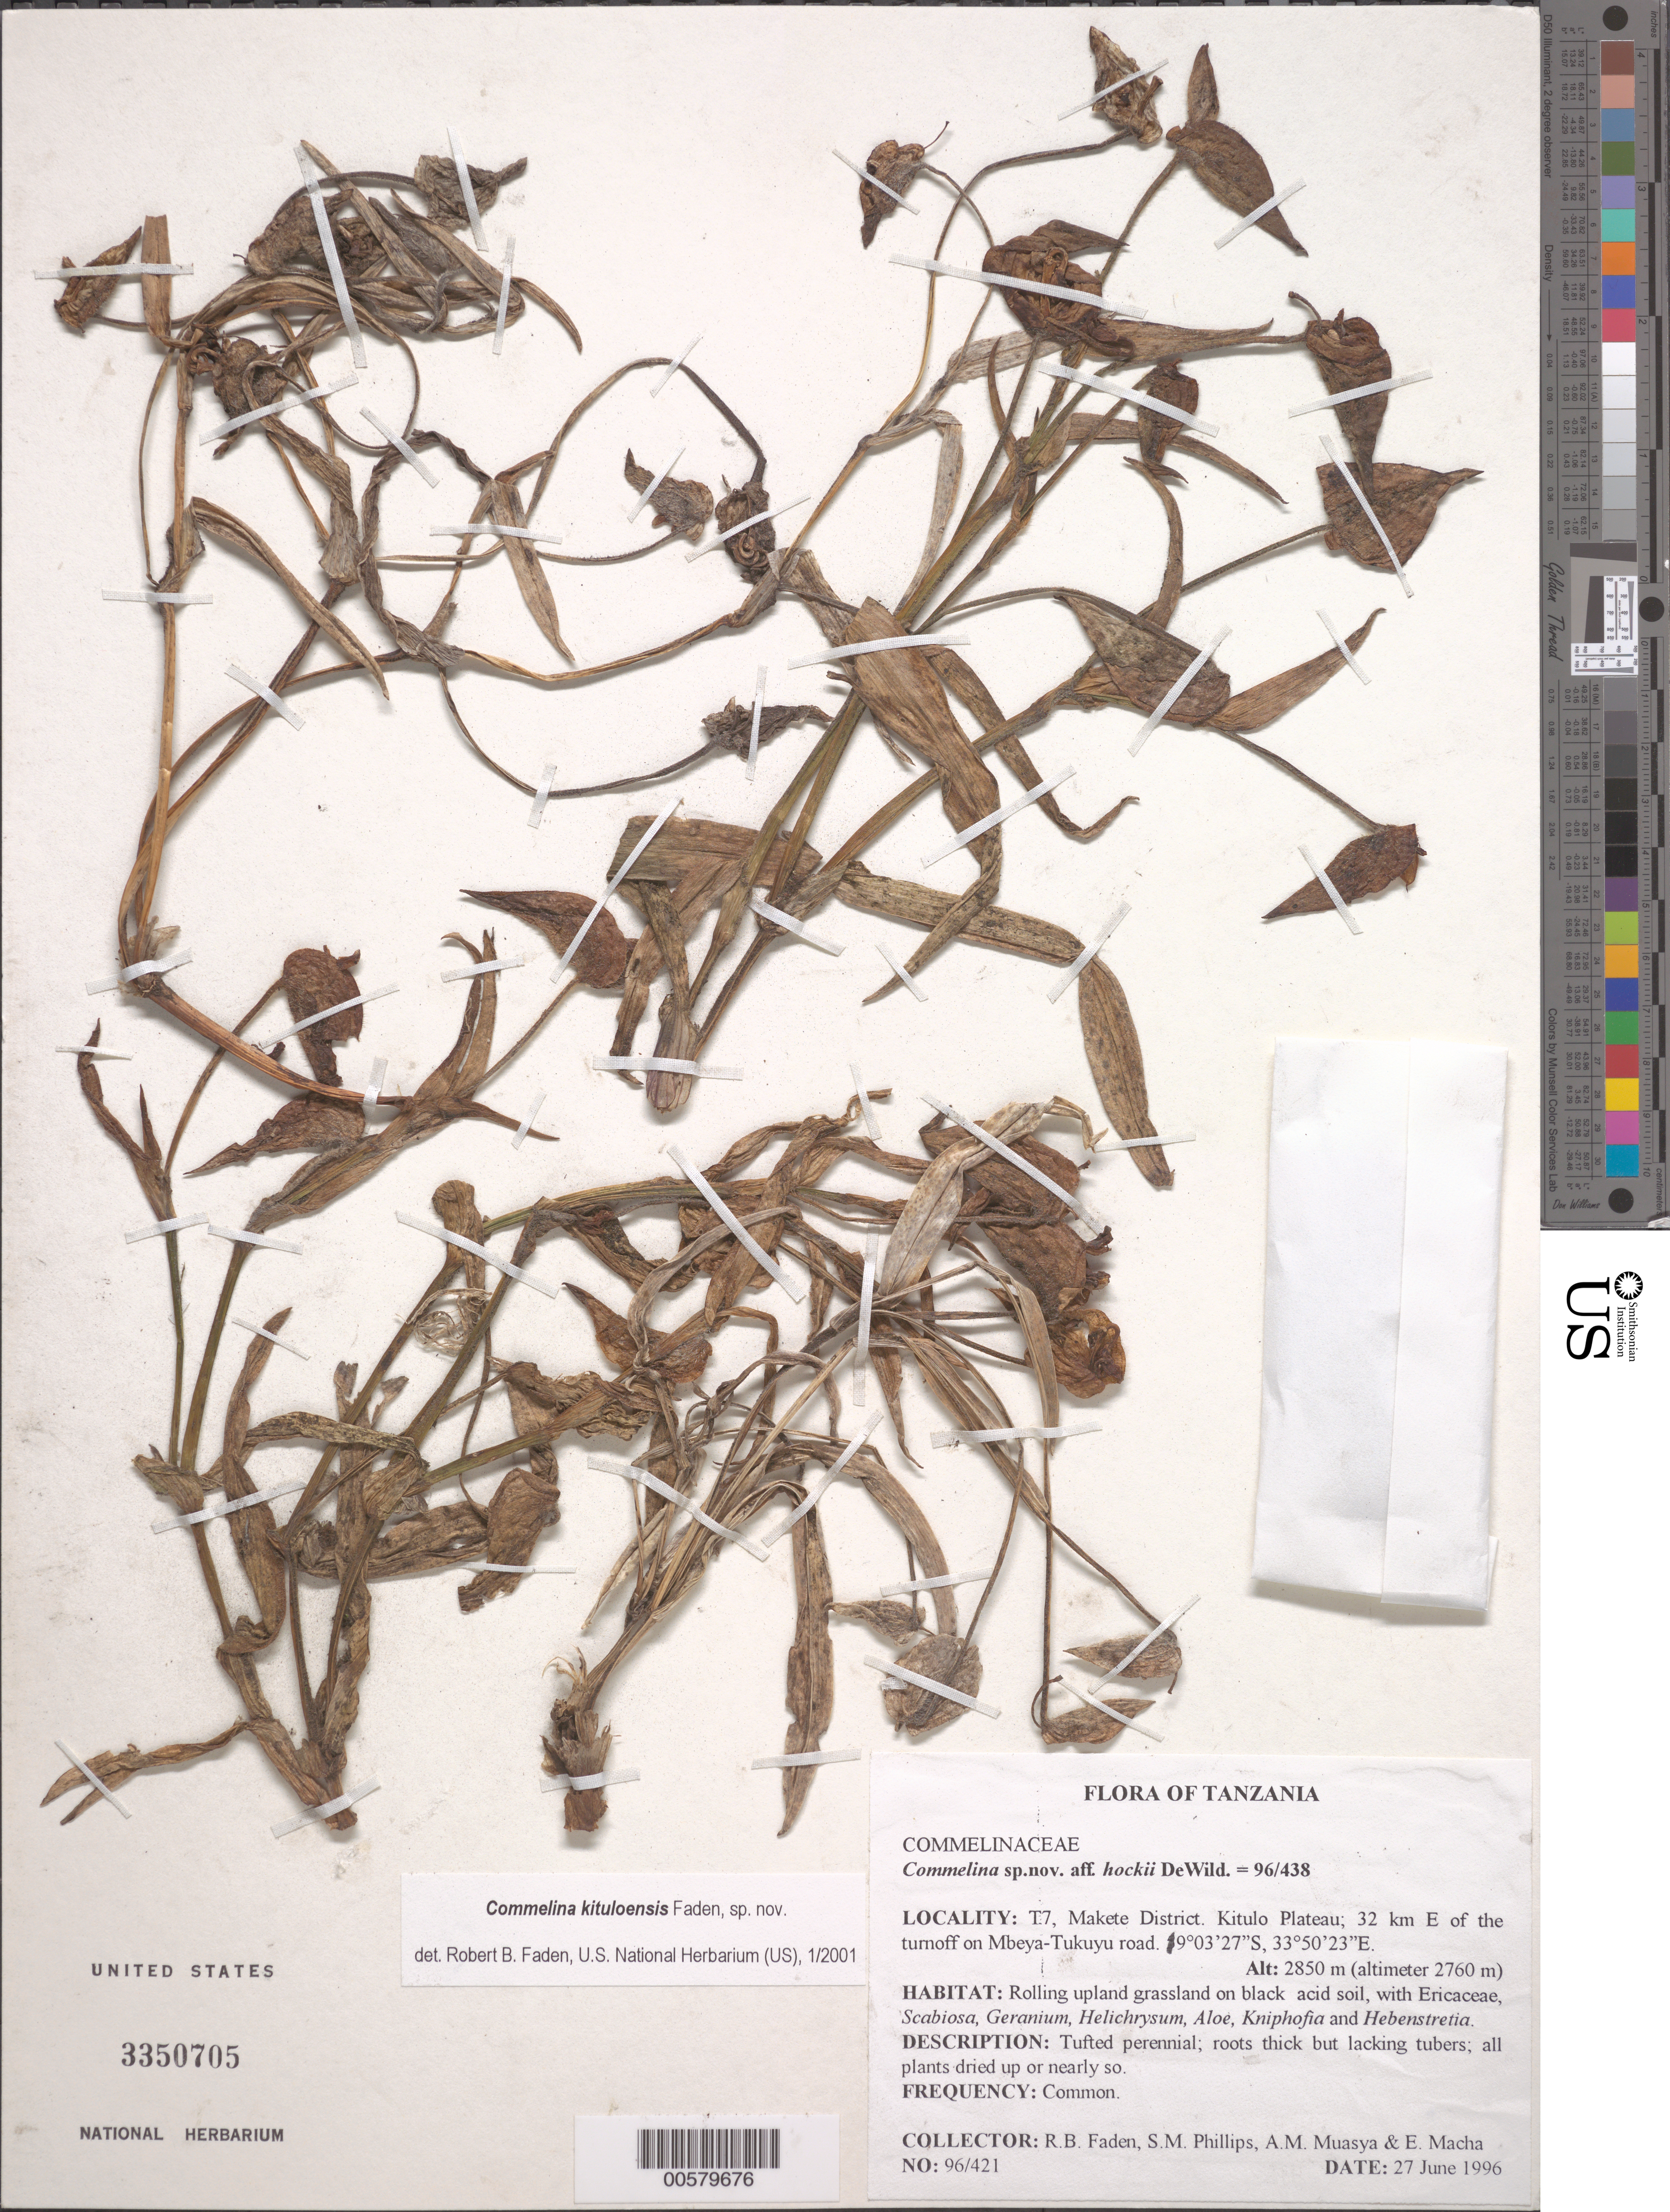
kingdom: Plantae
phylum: Tracheophyta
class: Liliopsida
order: Commelinales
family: Commelinaceae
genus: Commelina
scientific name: Commelina kituloensis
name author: Faden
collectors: R. B. Faden, E. Macha, S. M. Phillips & A. Muasya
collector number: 96/421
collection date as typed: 27 Jun 1996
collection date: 1996-06-27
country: Tanzania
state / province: Mbeya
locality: Makete dist., kitulo plateau, 32 km e of the turnoff on mbeya-tukuyu___rd.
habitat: Rolling upland grassland on black acid soil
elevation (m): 2850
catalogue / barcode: US 3350705